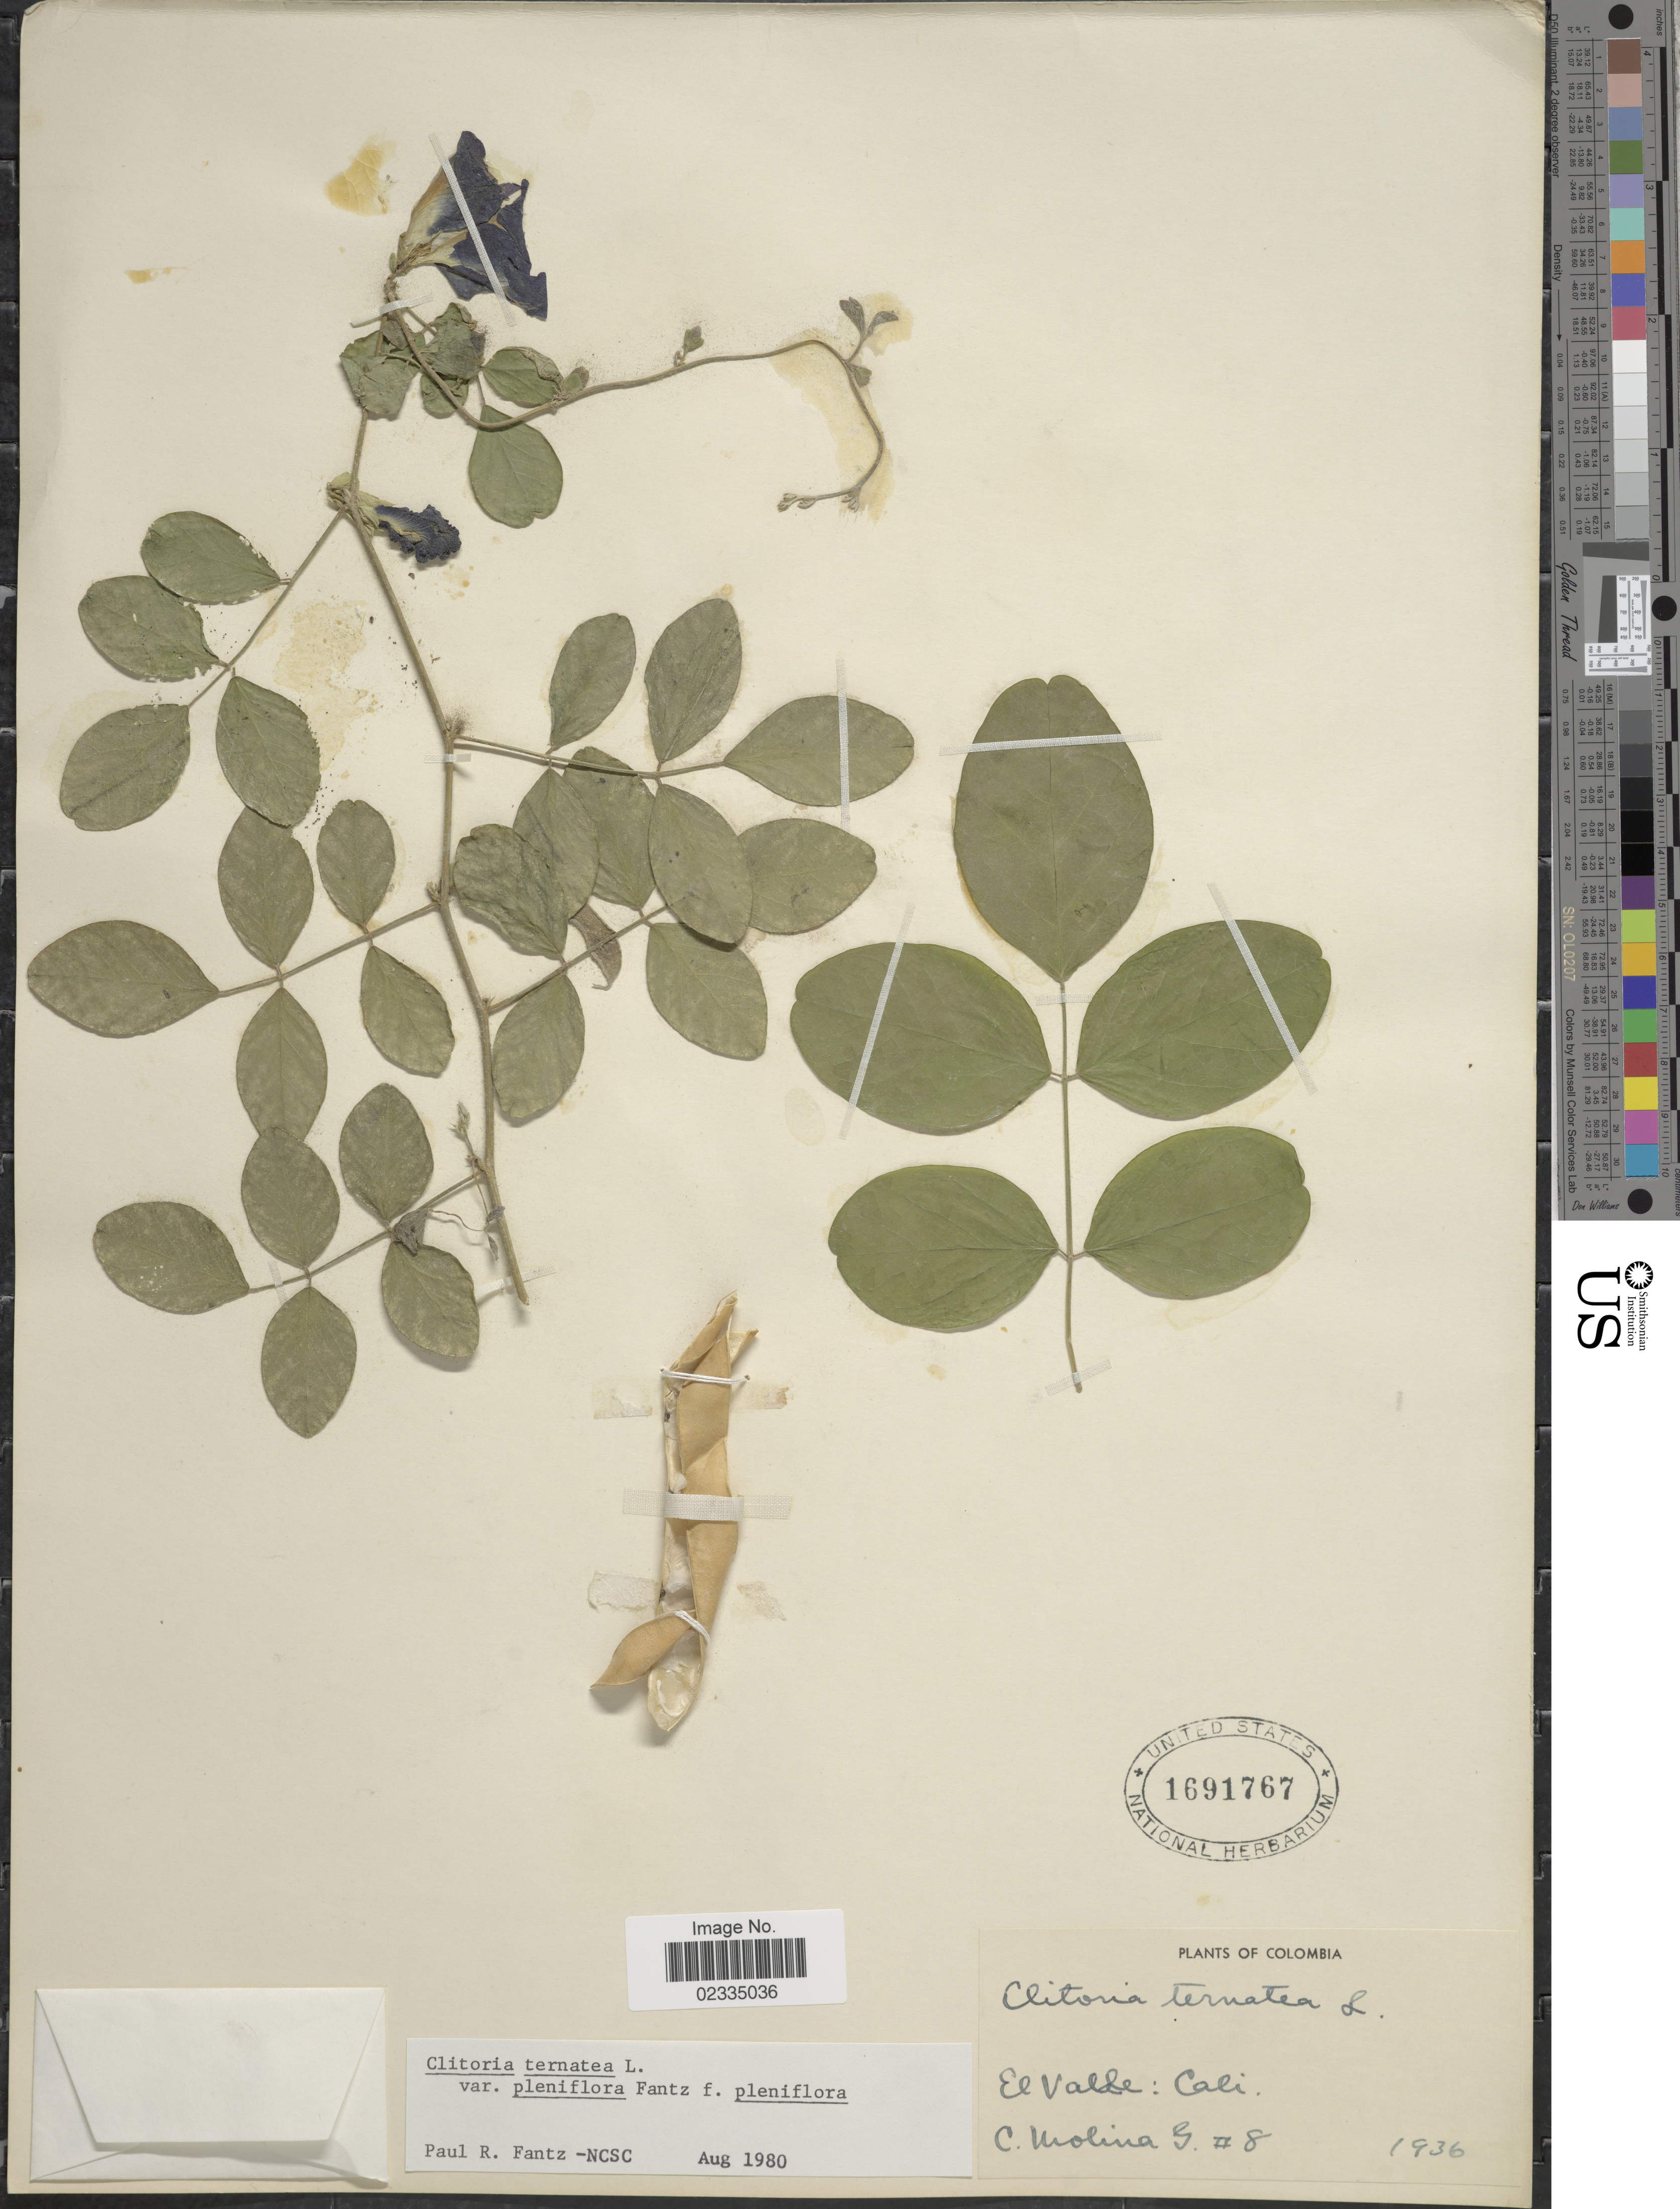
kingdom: Plantae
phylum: Tracheophyta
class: Magnoliopsida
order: Fabales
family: Fabaceae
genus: Clitoria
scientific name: Clitoria ternatea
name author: L.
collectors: C. Molina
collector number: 8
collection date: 1936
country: Colombia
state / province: Valle del Cauca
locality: El Valle: Cali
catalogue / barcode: US 1691767